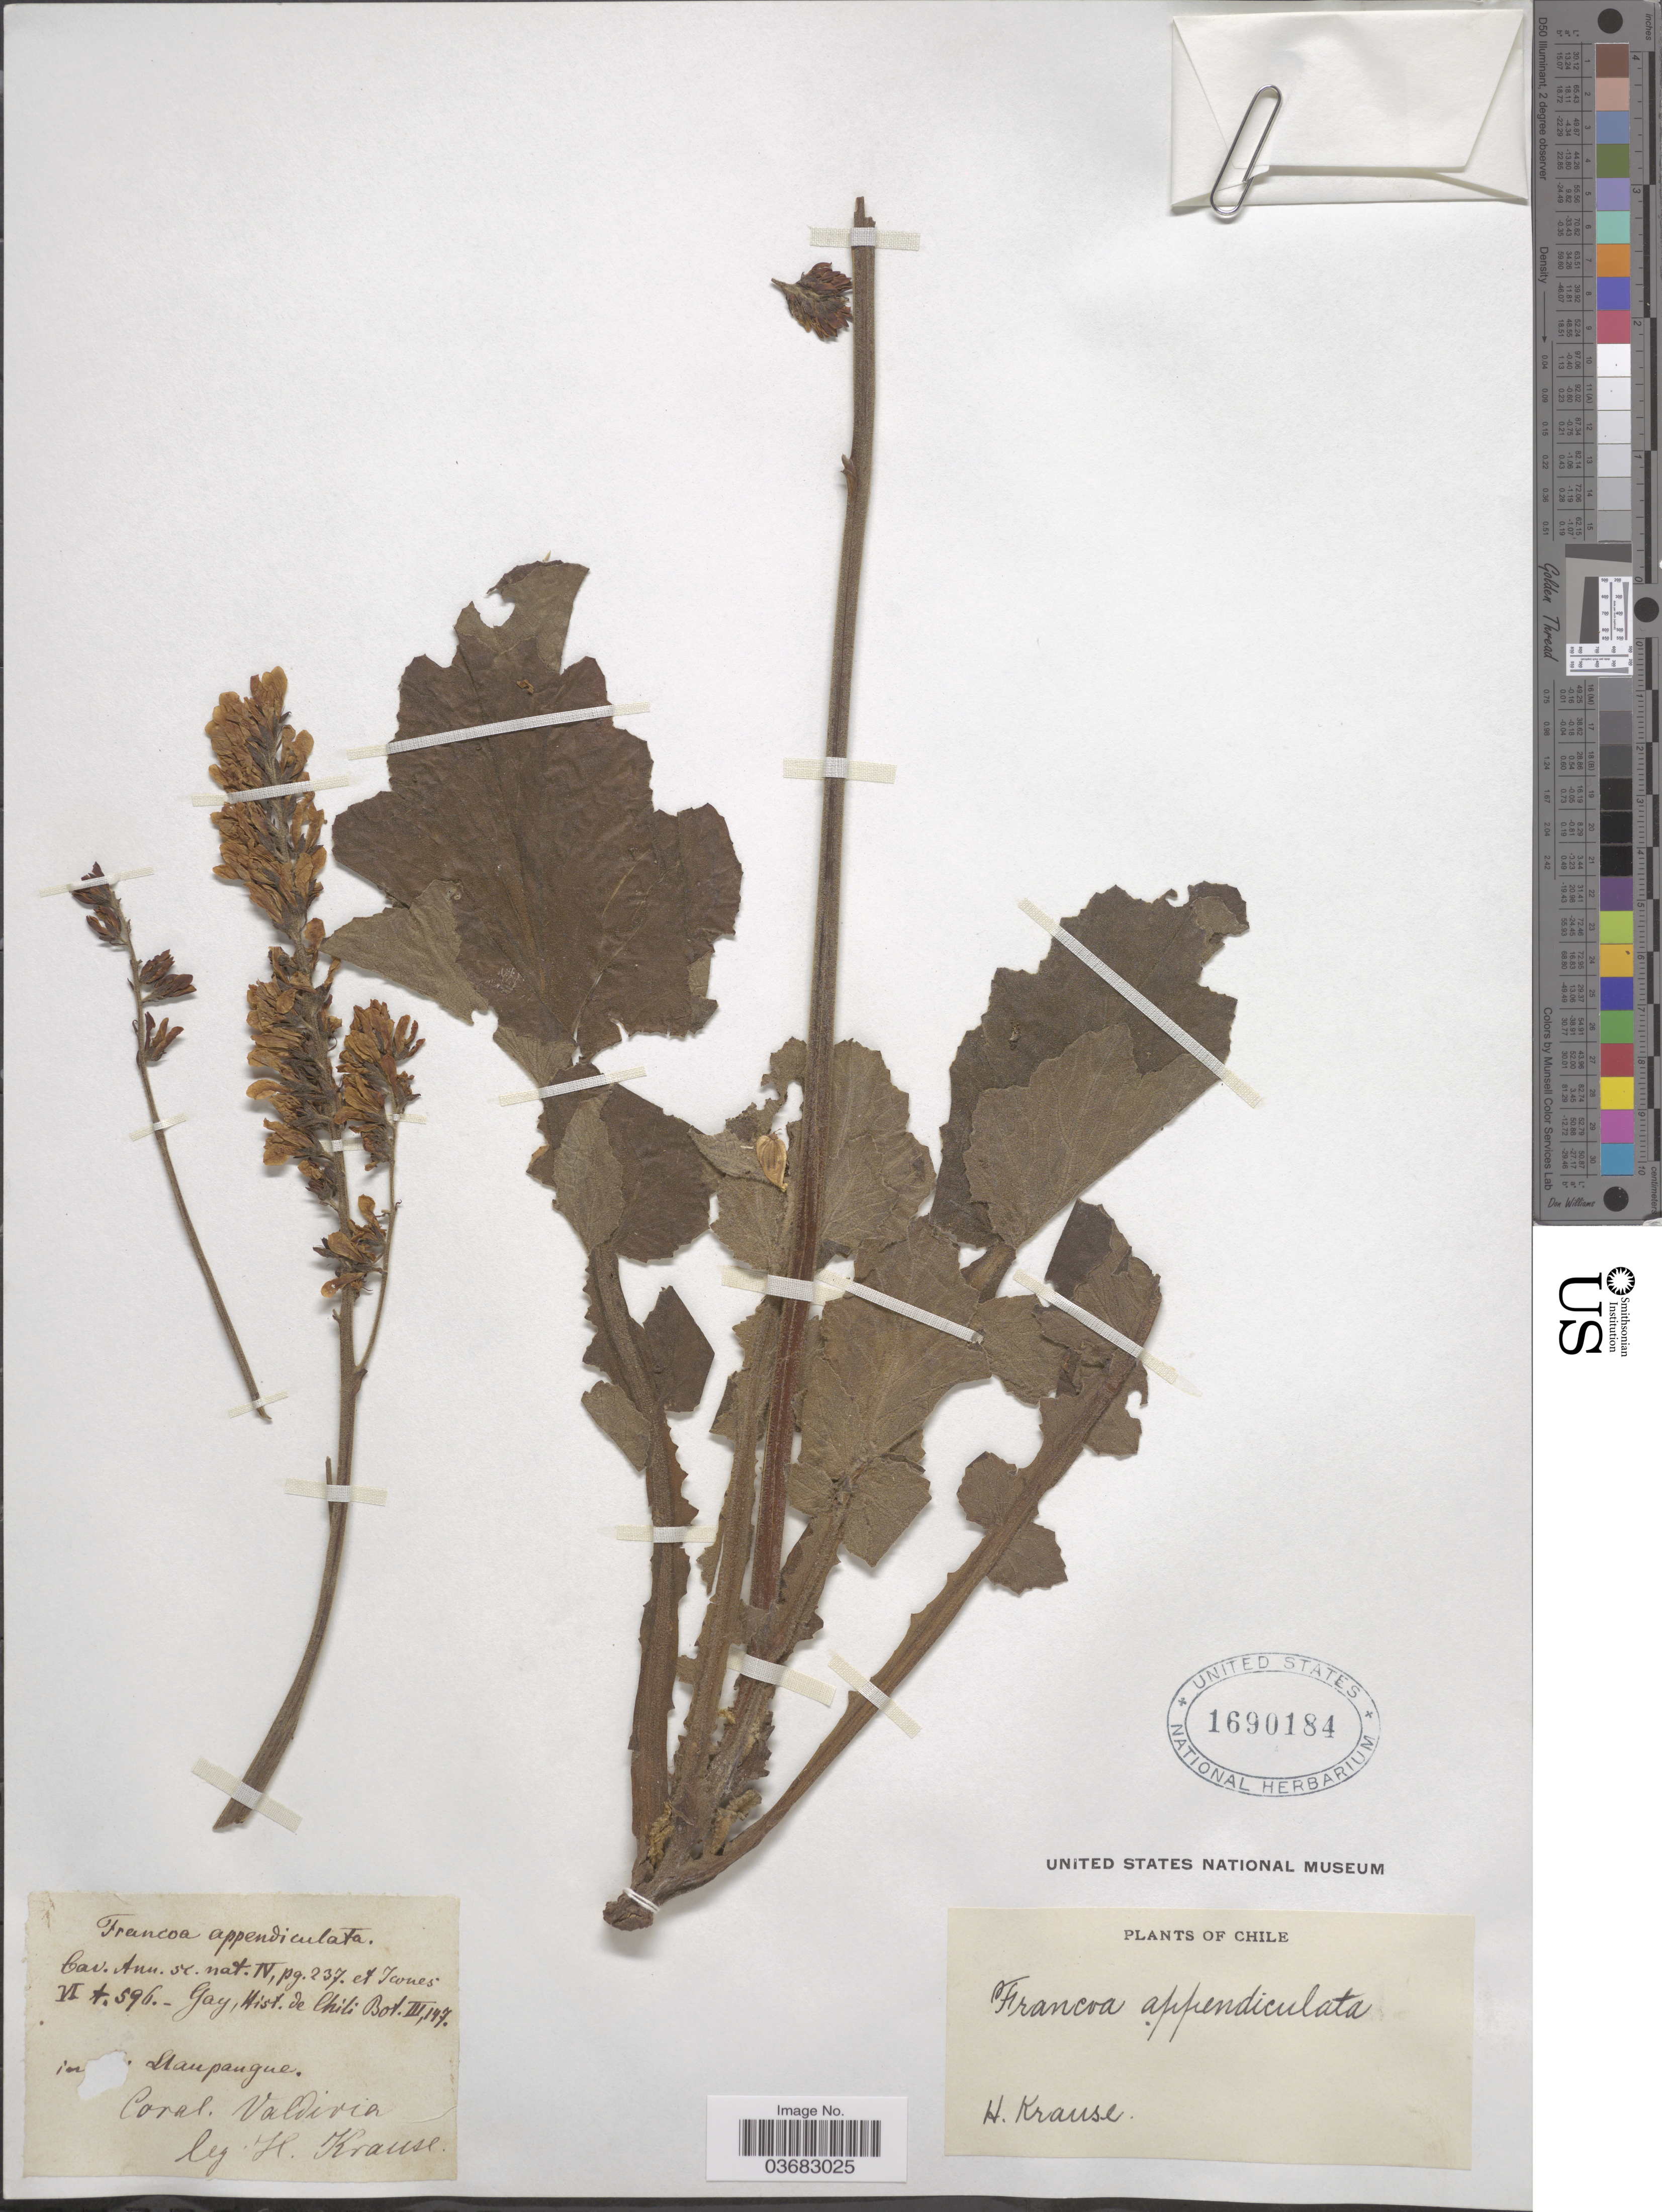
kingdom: Plantae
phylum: Tracheophyta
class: Magnoliopsida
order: Geraniales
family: Francoaceae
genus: Francoa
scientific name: Francoa appendiculata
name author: Cav.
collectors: H. Krause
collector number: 596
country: Chile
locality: In Llanpangue. Coral. Valdivia.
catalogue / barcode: US 1690184